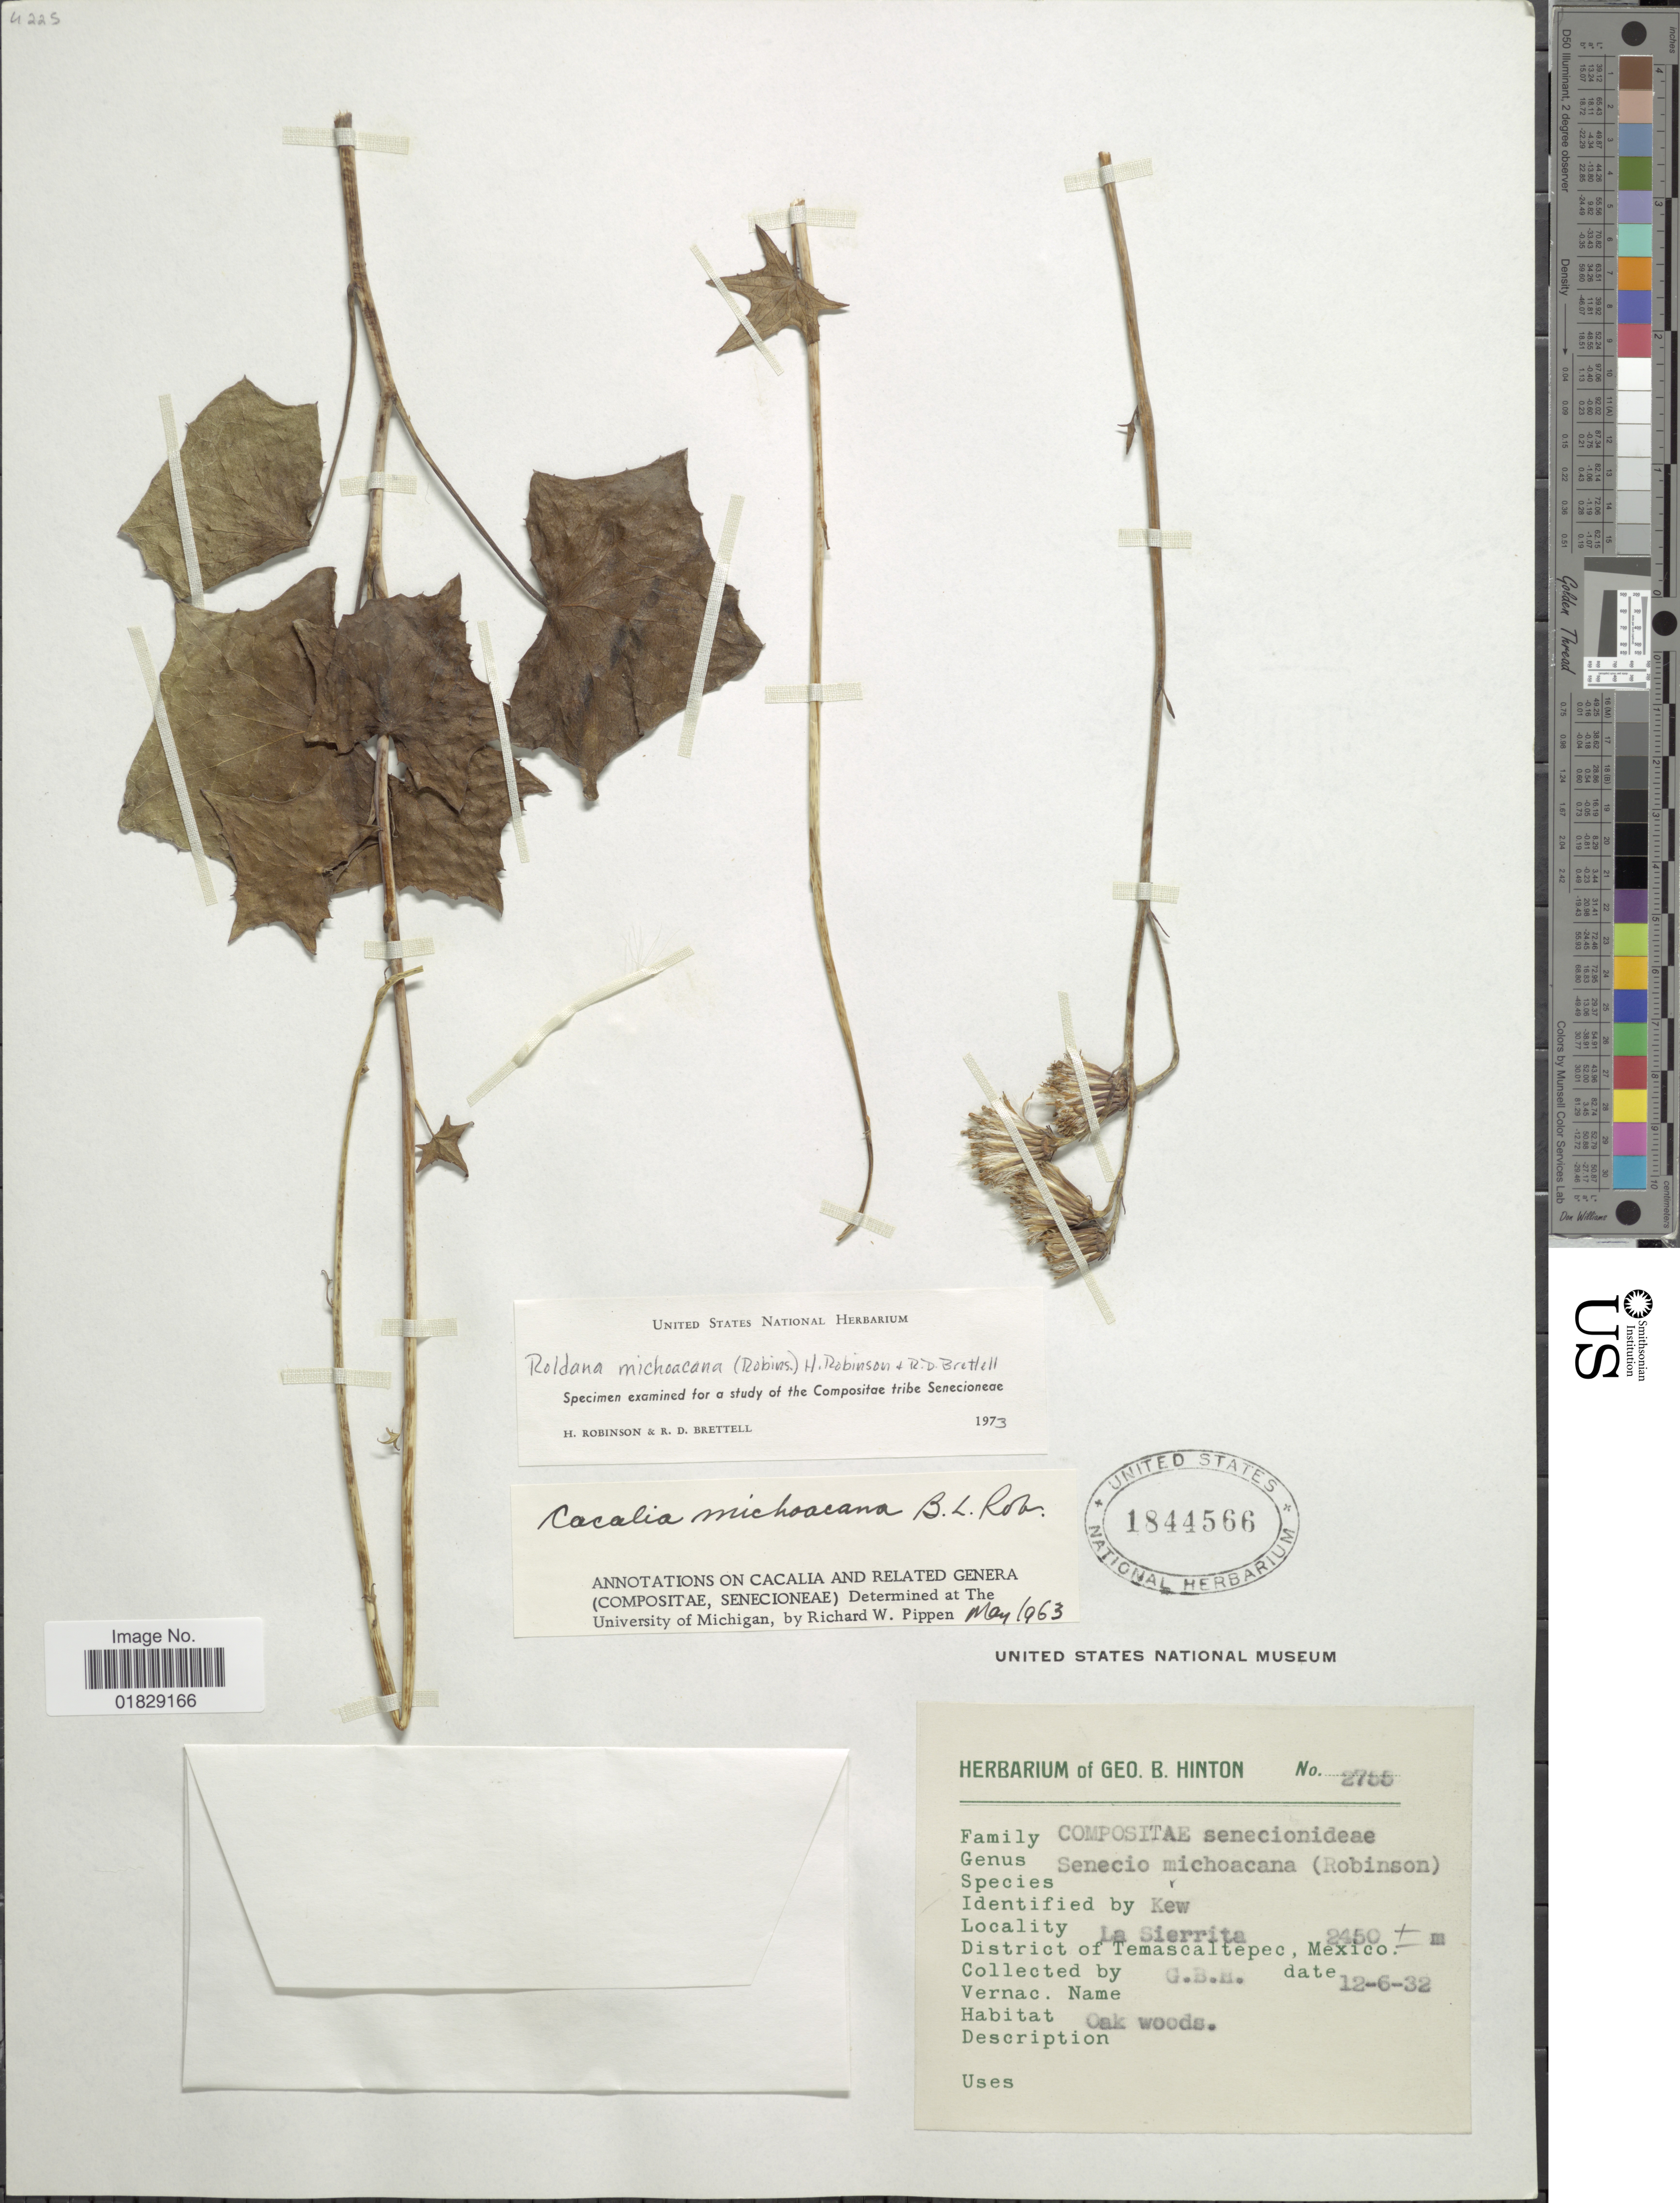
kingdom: Plantae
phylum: Tracheophyta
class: Magnoliopsida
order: Asterales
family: Asteraceae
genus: Roldana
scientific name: Roldana michoacana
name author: (B.L. Rob.) H. Rob. & Brettell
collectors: G. B. Hinton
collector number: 2755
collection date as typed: Transcribed d/m/y: 6/12/32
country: Mexico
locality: La Sierrita. District of Temascaltepec, Mexico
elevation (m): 2450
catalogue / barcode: US 1844566